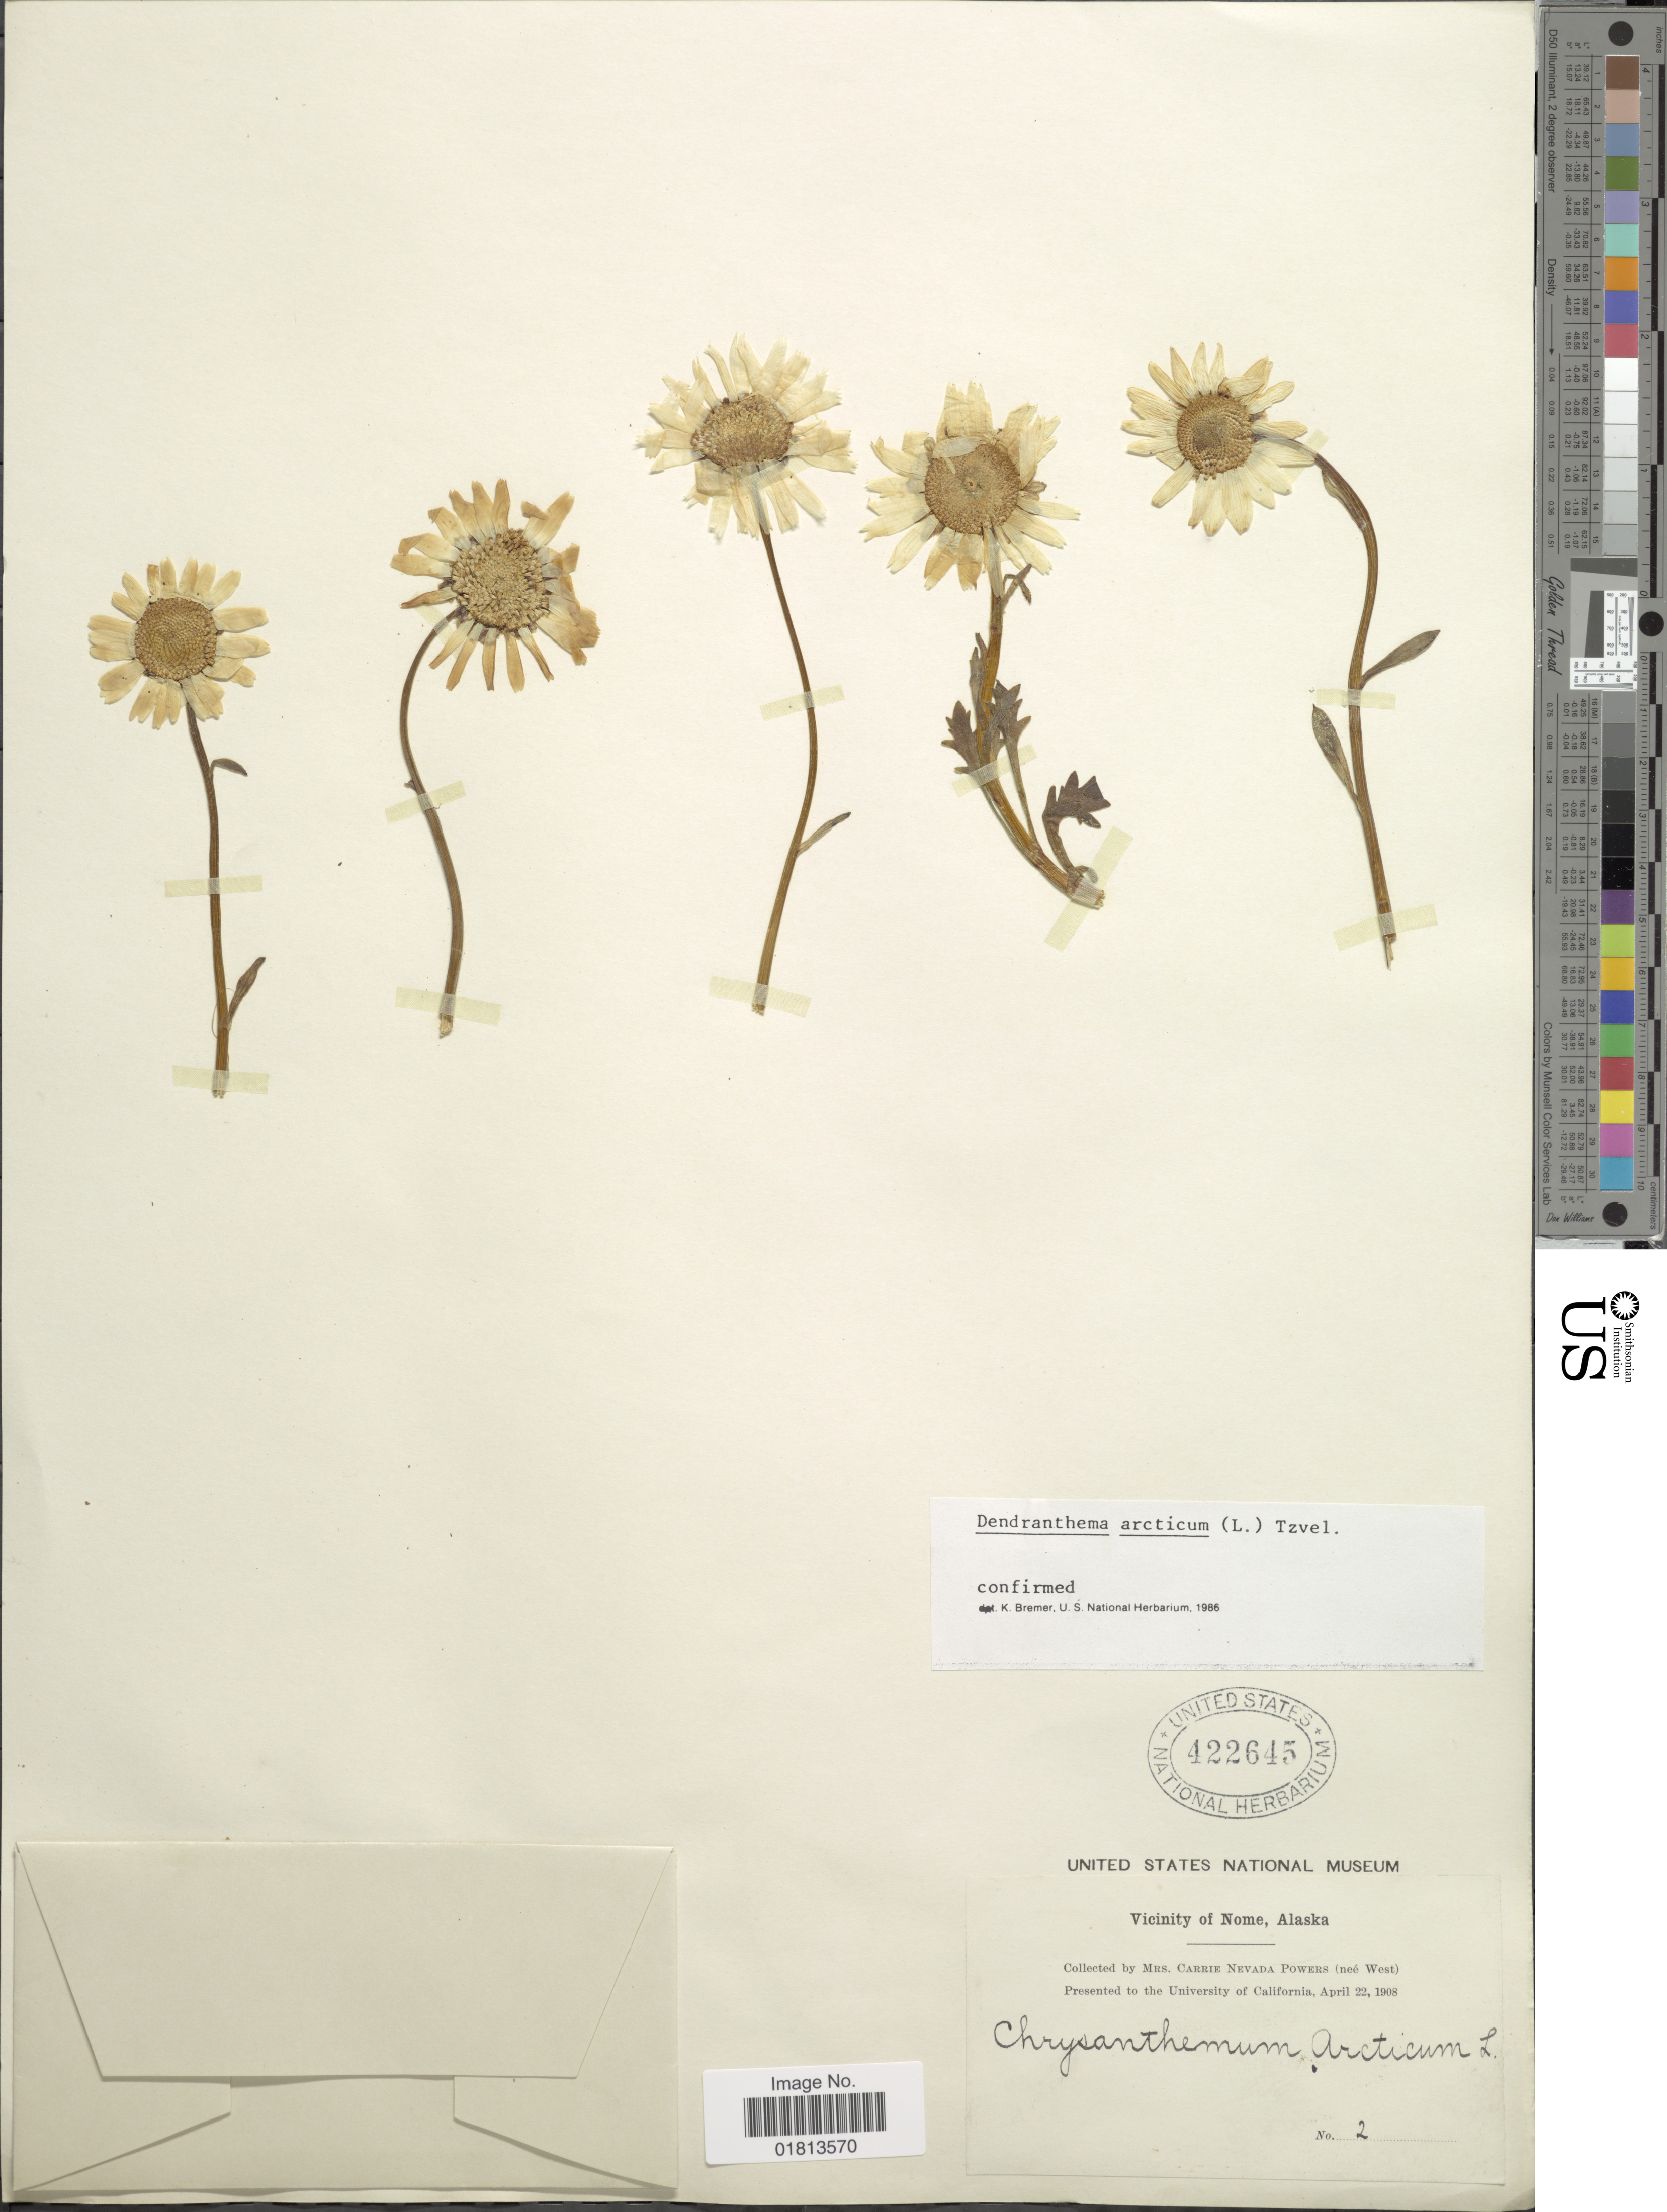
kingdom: Plantae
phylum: Tracheophyta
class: Magnoliopsida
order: Asterales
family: Asteraceae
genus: Dendranthema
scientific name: Dendranthema arcticum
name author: (L.) Tzvelev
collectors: C. Powers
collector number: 2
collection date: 1908-04-22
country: United States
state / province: Alaska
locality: Vicinity of Nome, Alaska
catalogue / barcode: US 422645